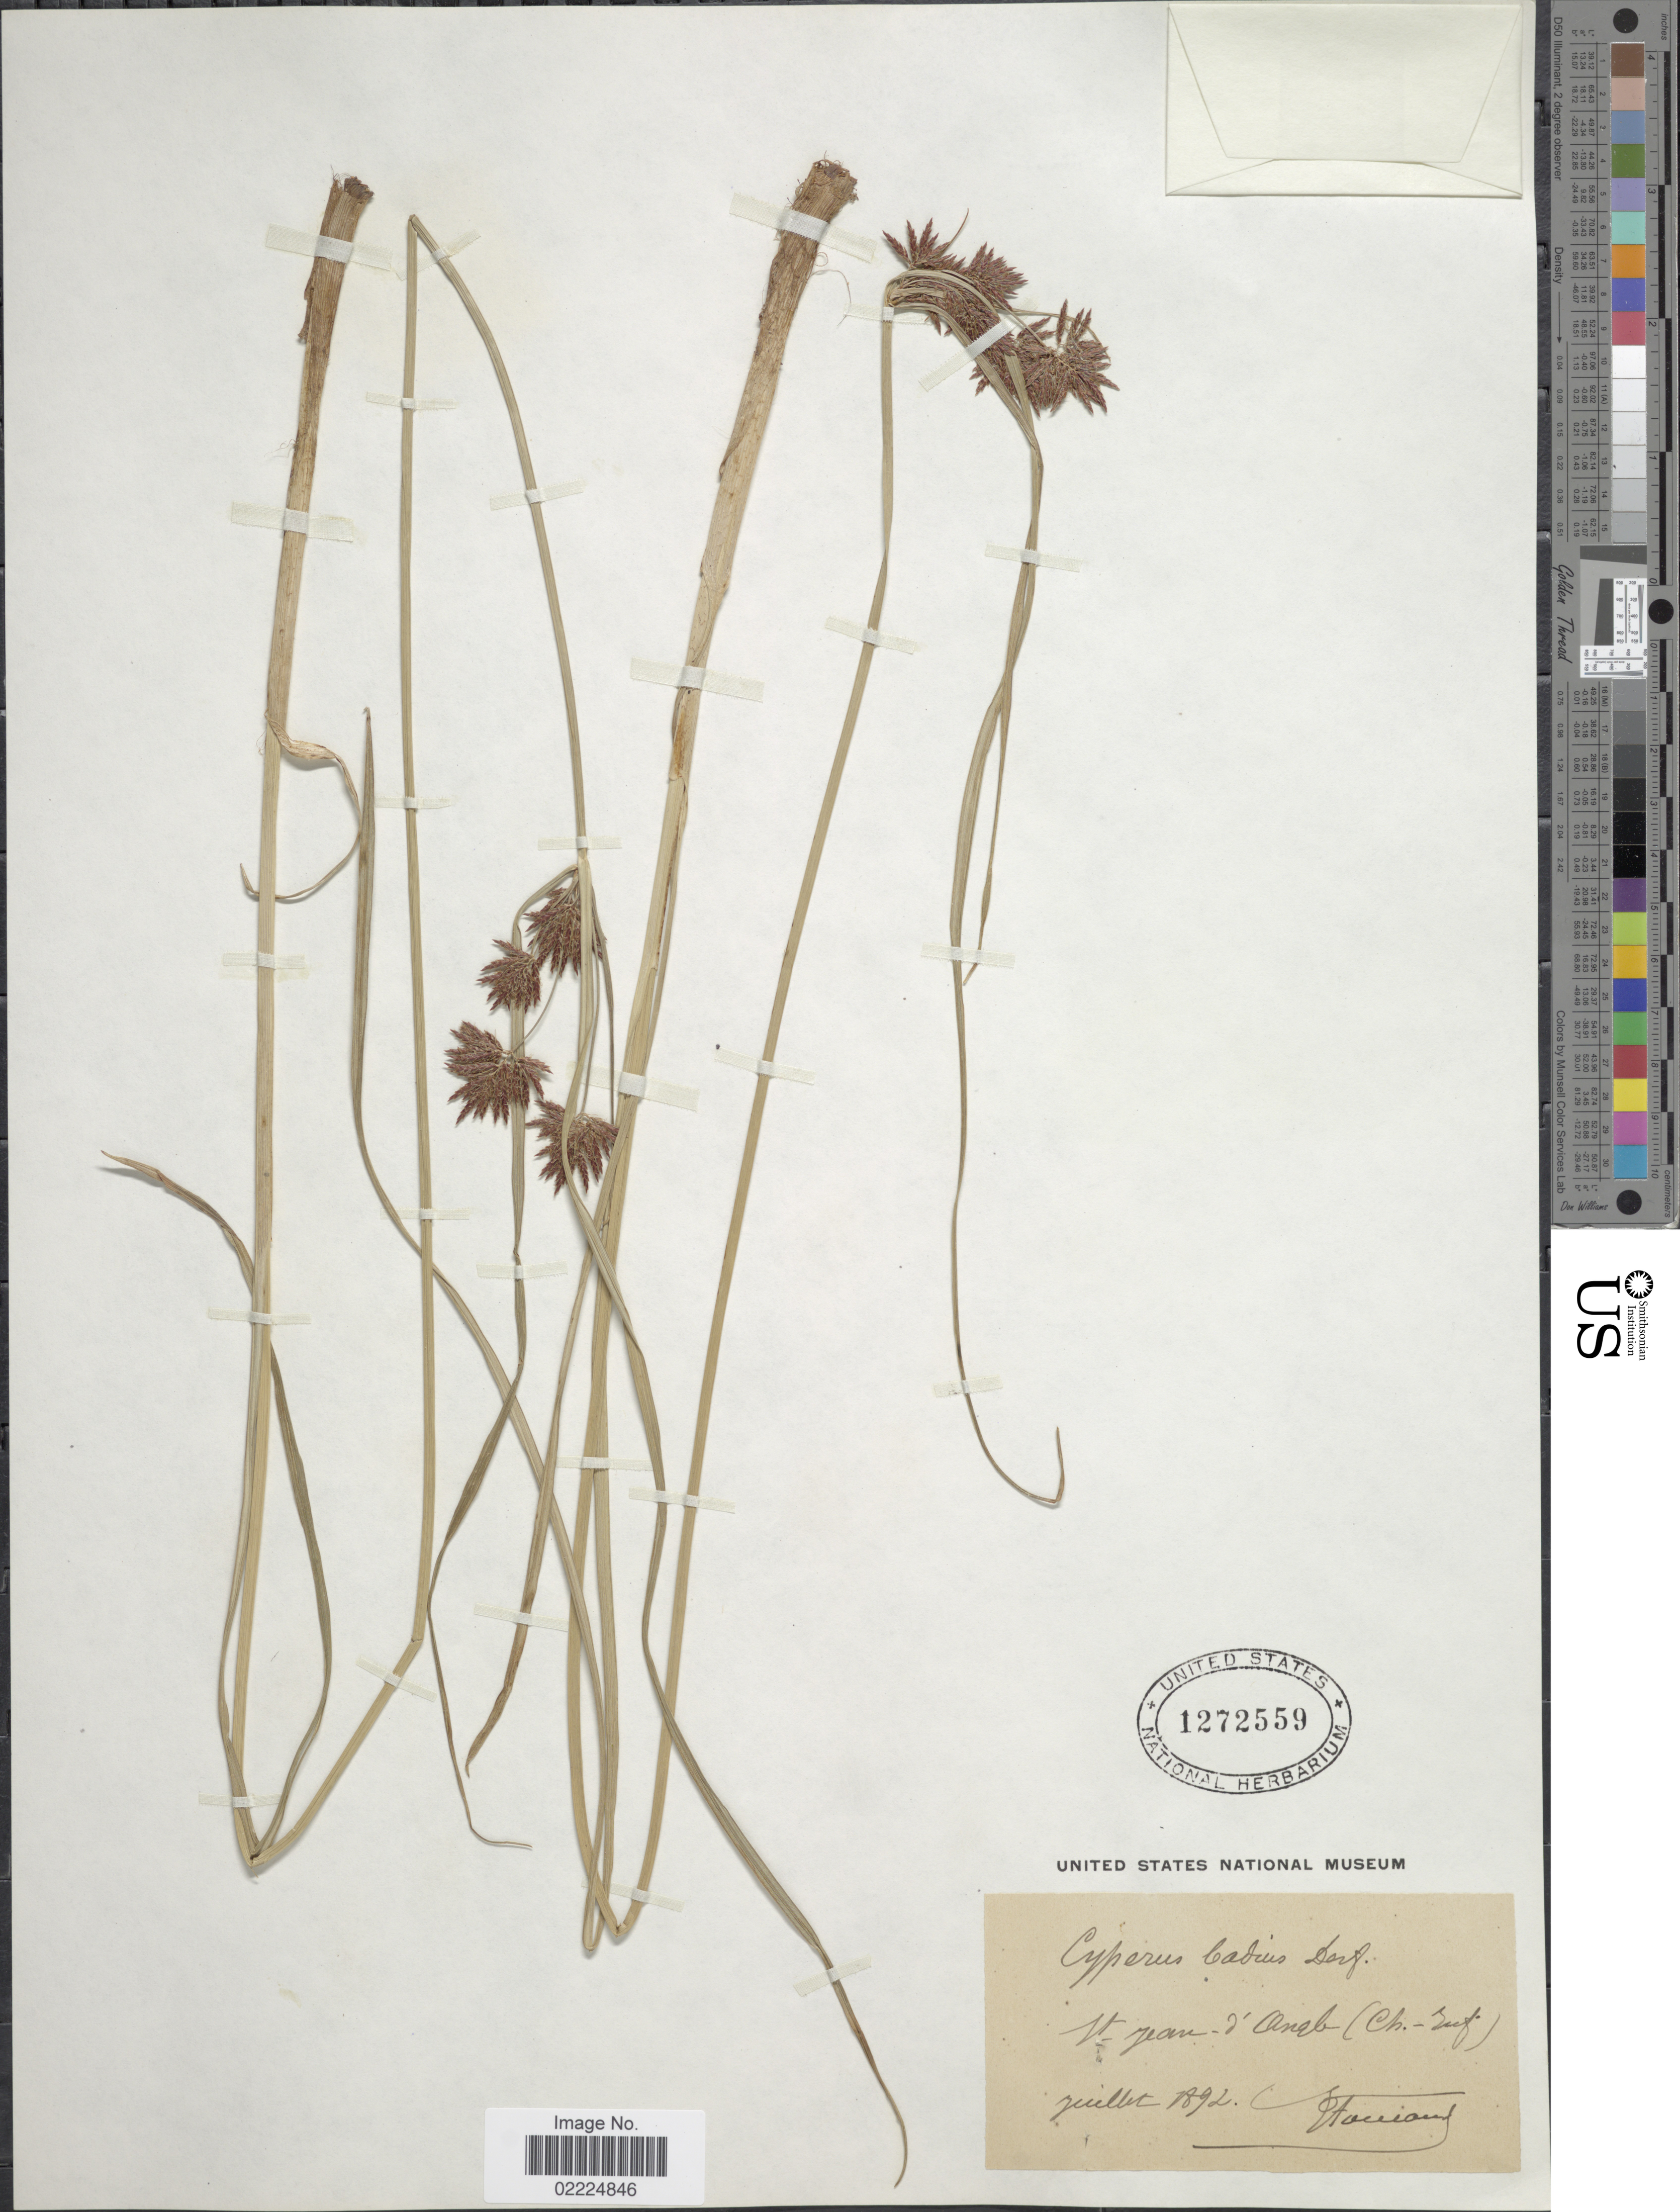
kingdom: Plantae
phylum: Tracheophyta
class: Liliopsida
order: Poales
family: Cyperaceae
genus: Cyperus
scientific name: Cyperus badius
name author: Desf.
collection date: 1892-07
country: France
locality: St. Jean-d'angle (Ch. Suf [interpreted])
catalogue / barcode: US 1272559